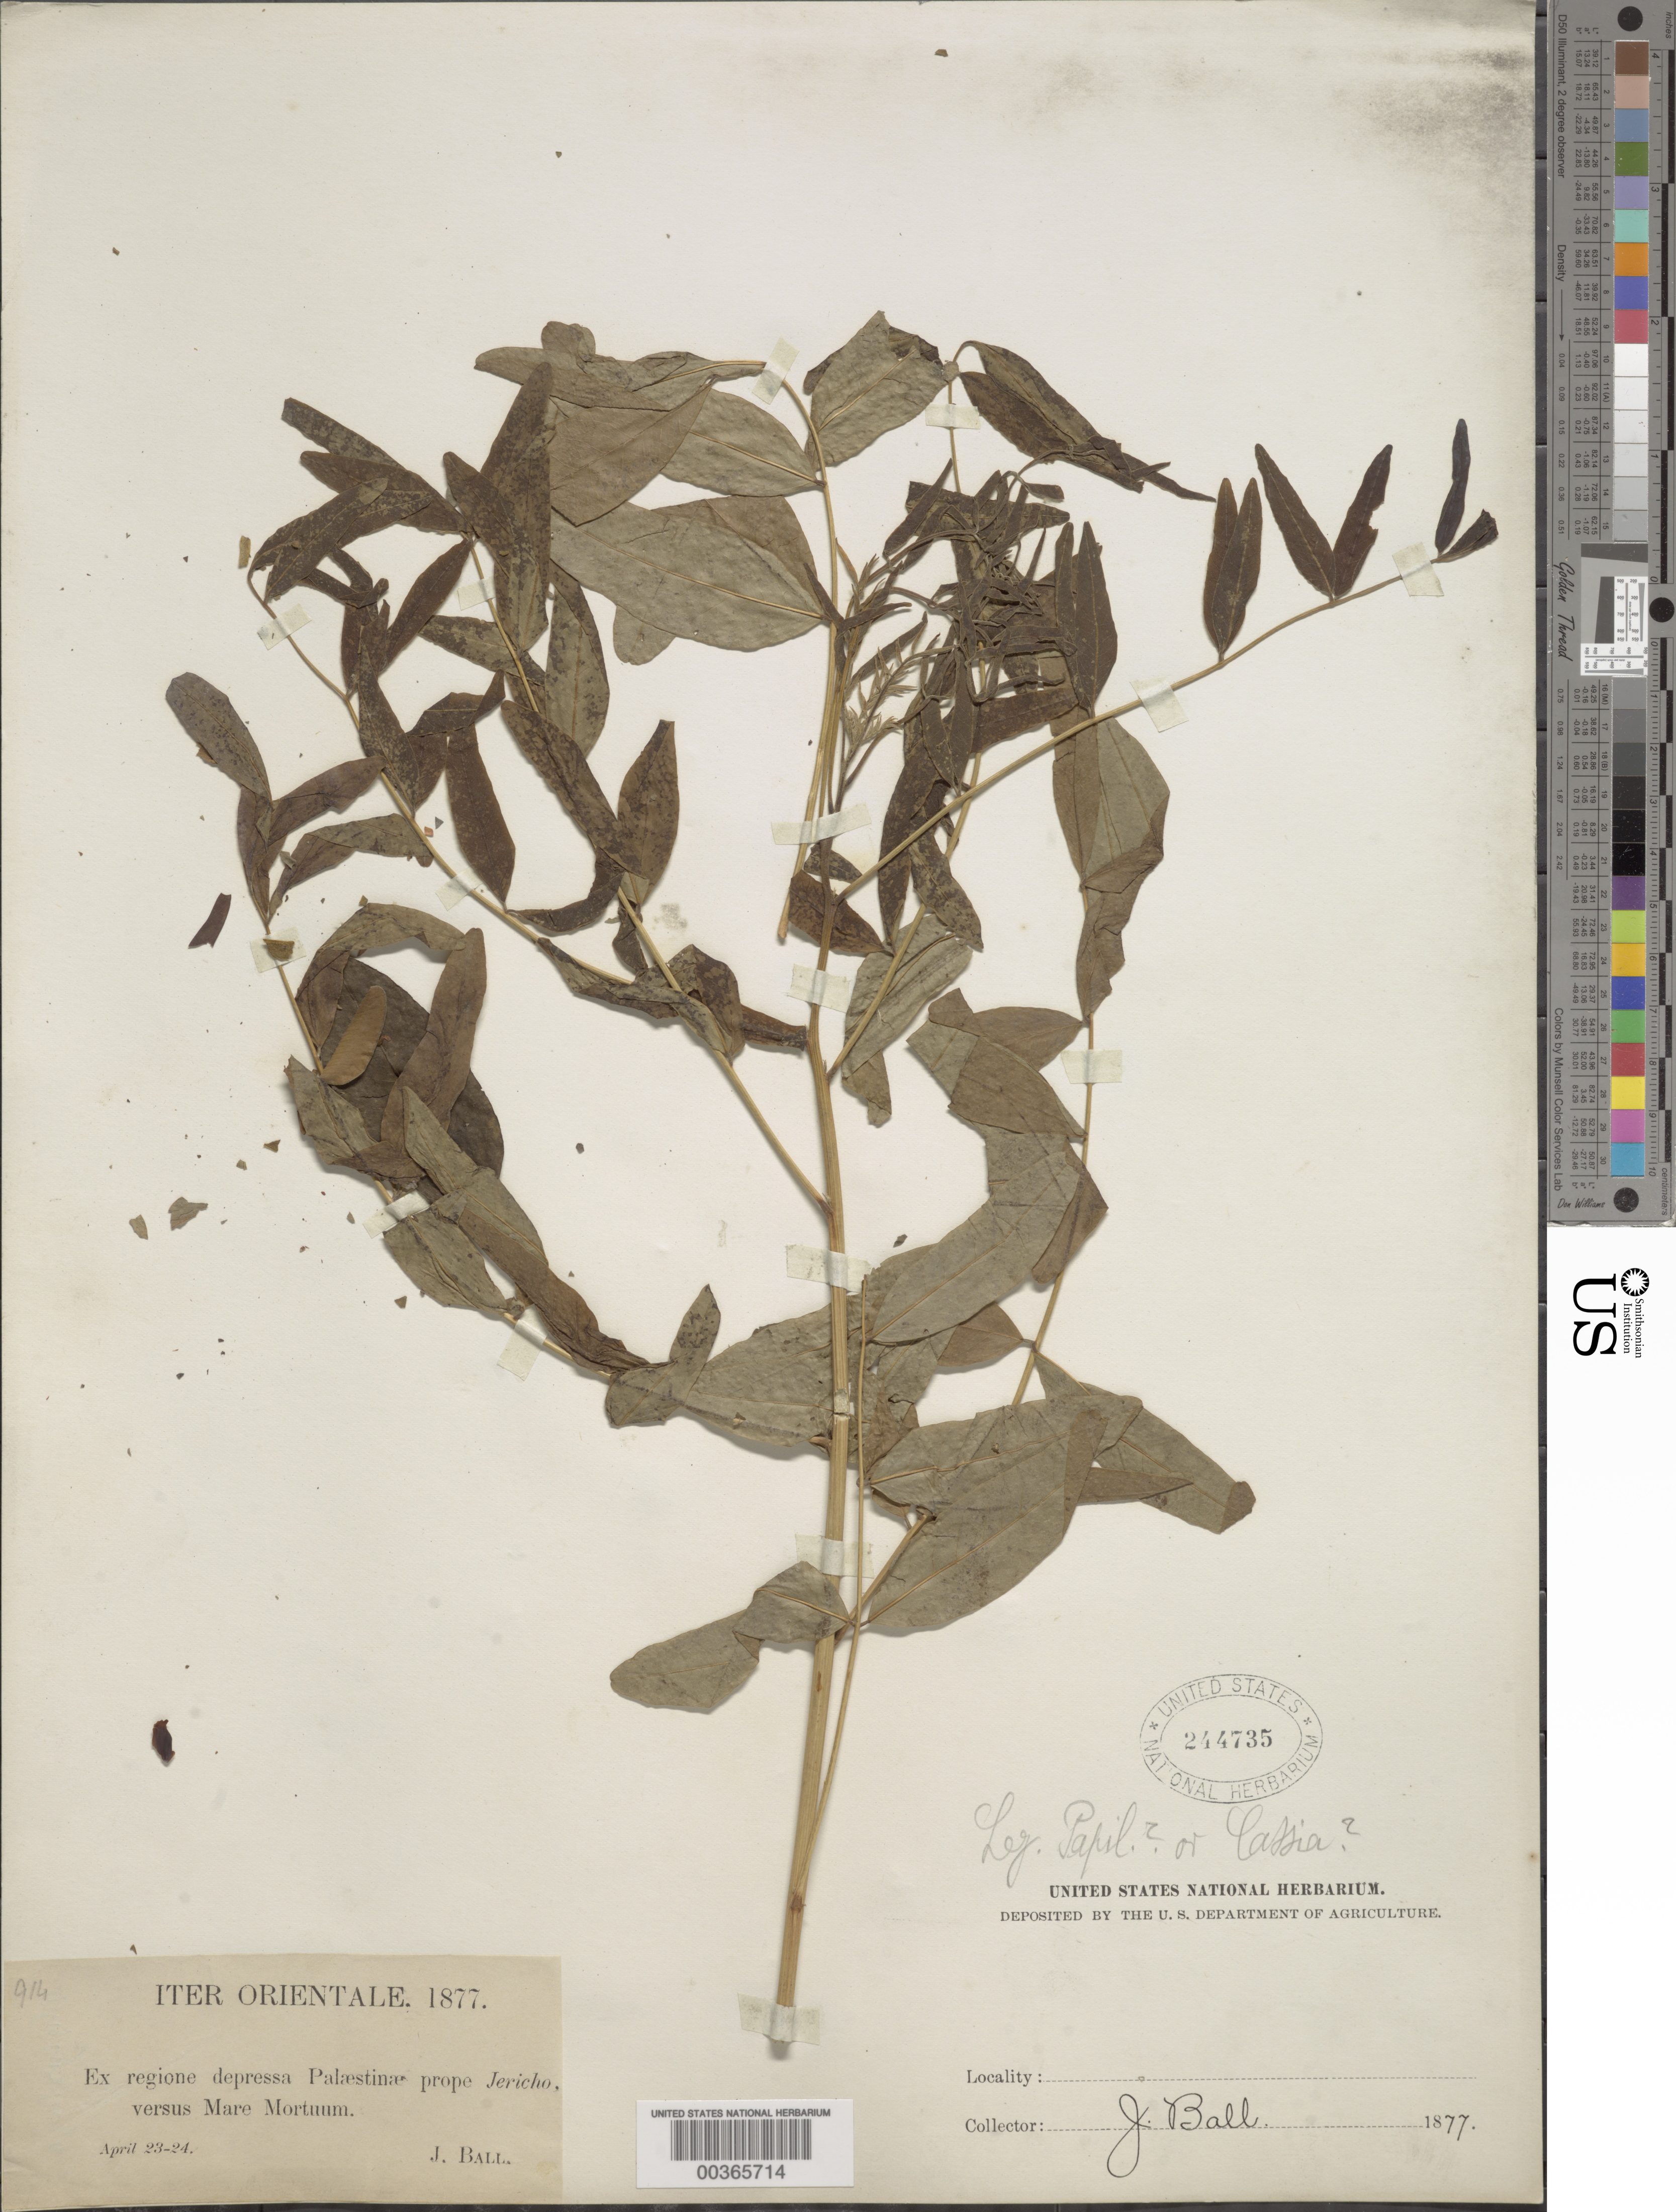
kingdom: Plantae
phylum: Tracheophyta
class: Magnoliopsida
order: Fabales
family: Fabaceae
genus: Senna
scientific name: Senna sp.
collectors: J. Ball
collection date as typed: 23 Apr 1877 to 24 Apr 1877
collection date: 1877-04-23/1877-04-24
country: Israel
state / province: West Bank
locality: Prope Jericoh, versus mare mortuum. [near Jericho, toward the Dead Sea.]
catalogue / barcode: US 244735